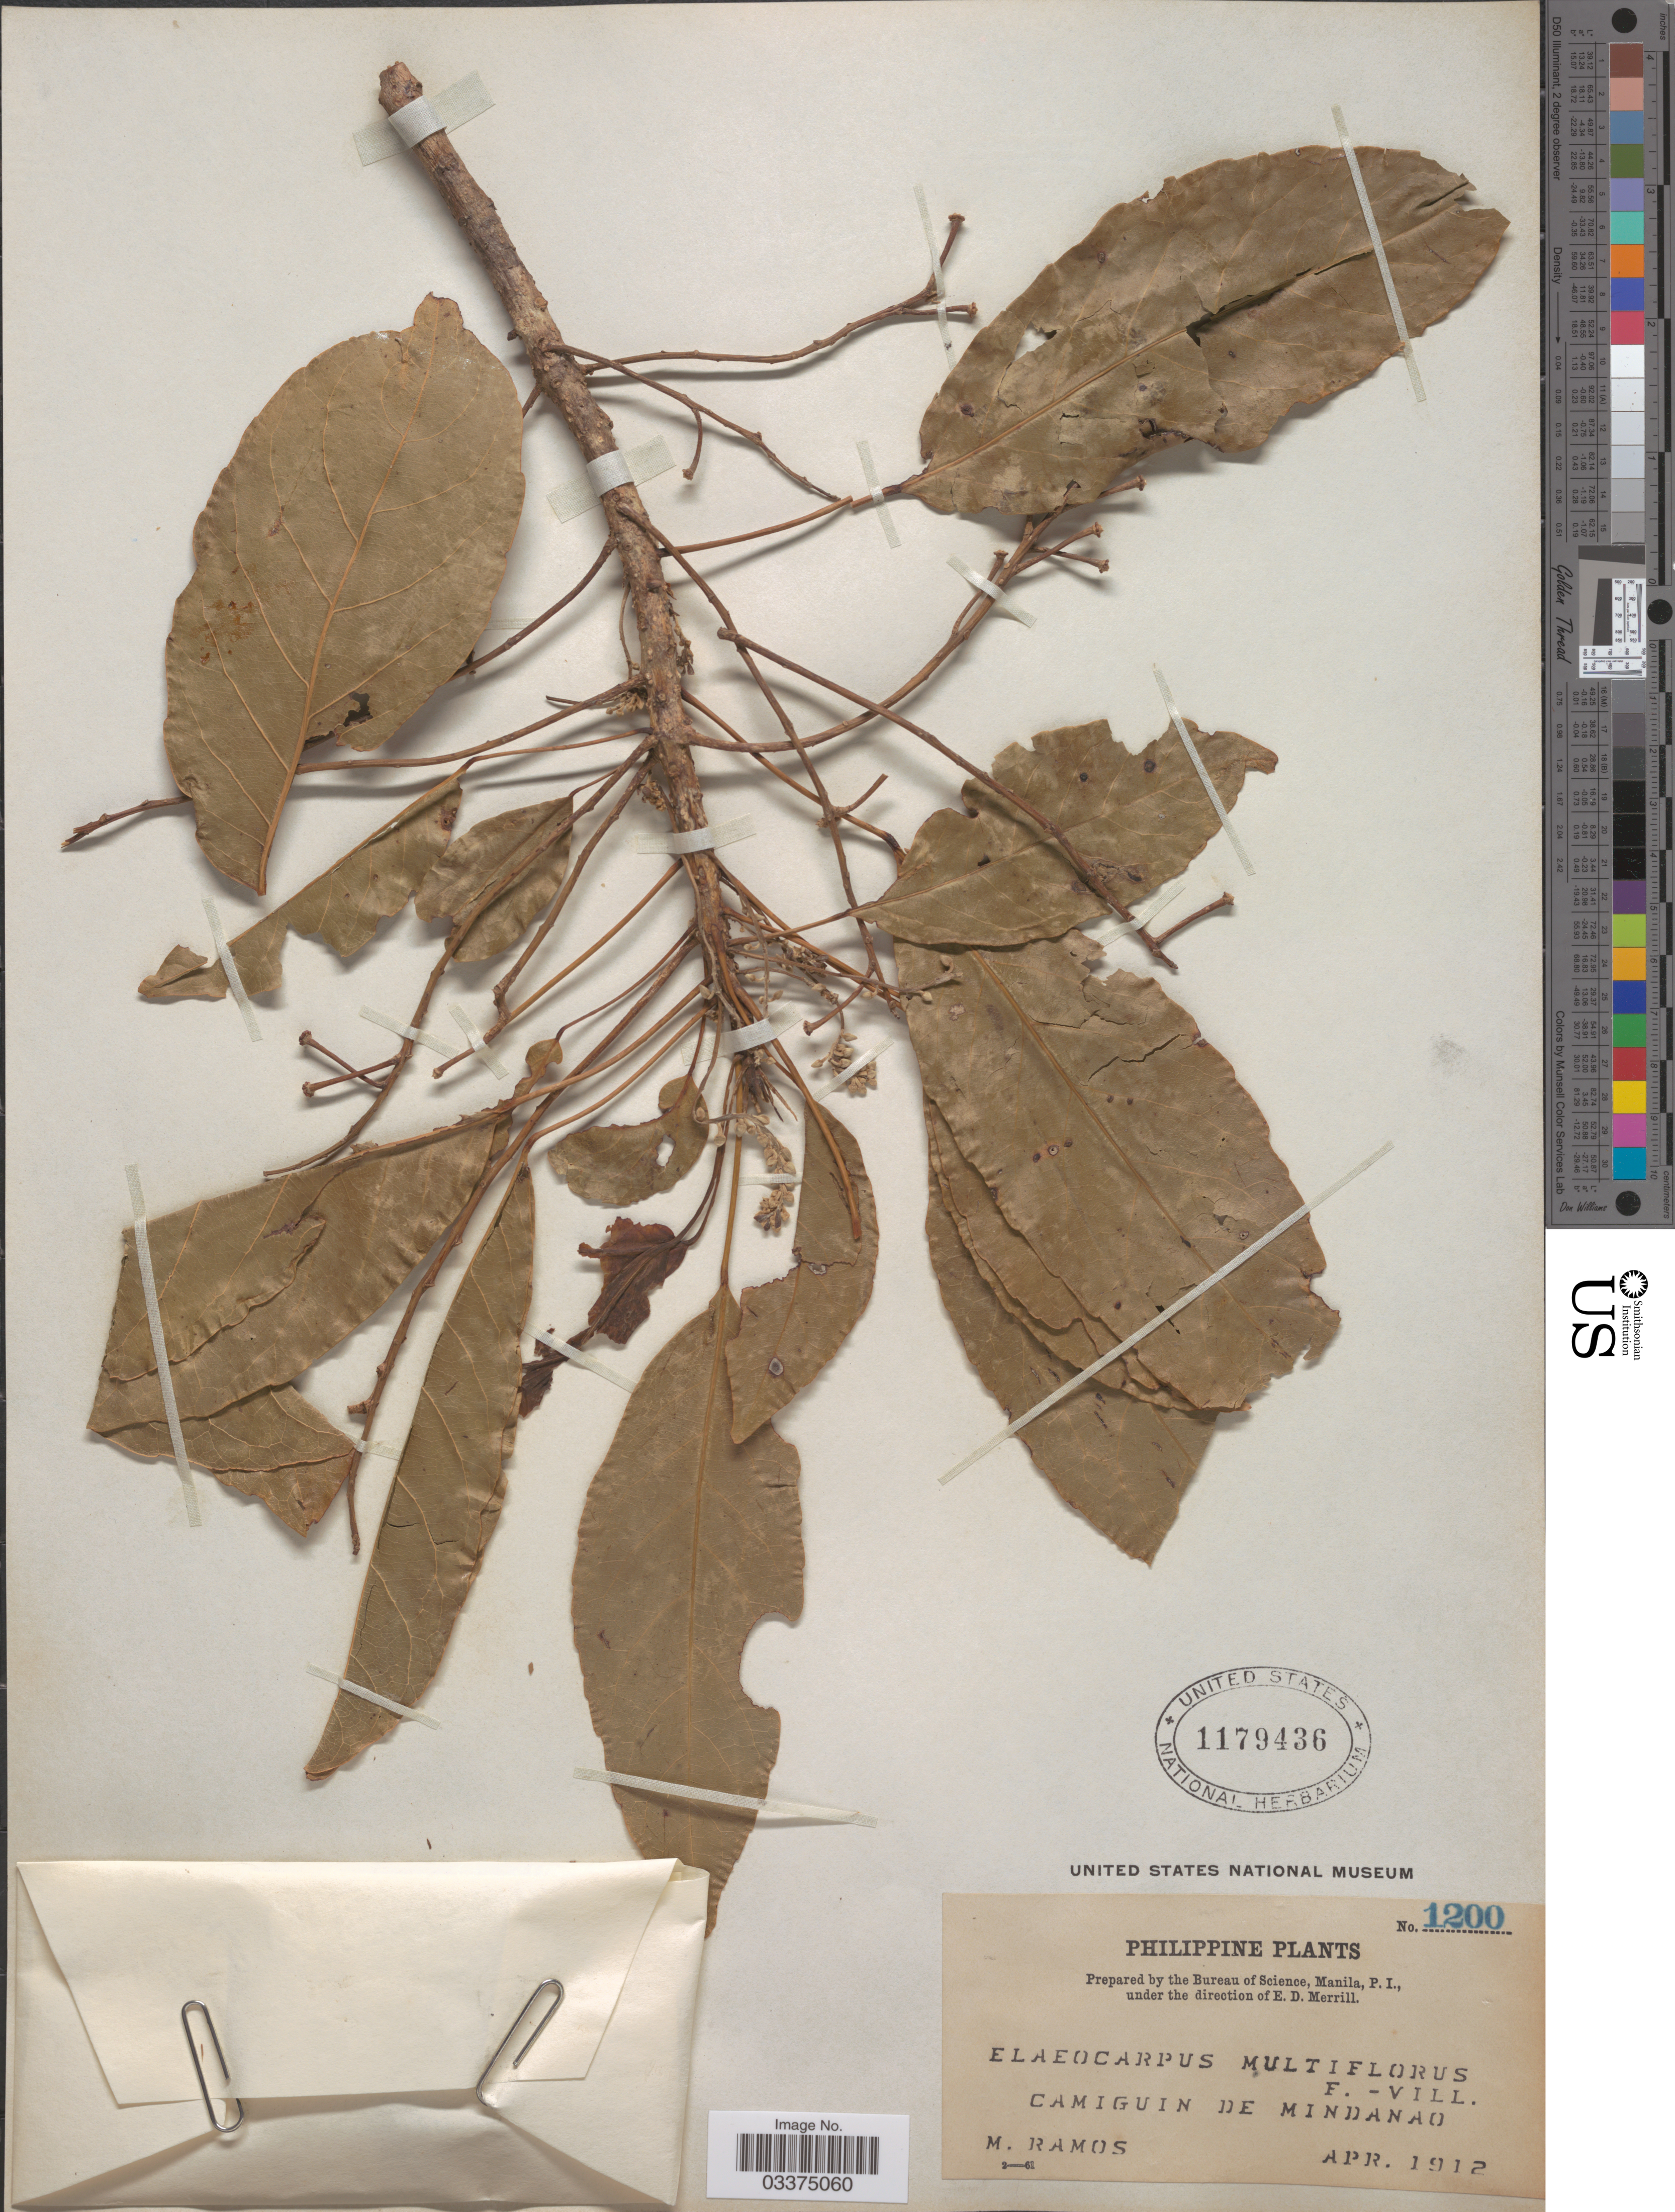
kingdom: Plantae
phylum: Tracheophyta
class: Magnoliopsida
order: Oxalidales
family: Elaeocarpaceae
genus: Elaeocarpus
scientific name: Elaeocarpus multiflorus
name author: (Turcz.) Fern.-Vill.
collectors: M. Ramos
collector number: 1200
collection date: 1912-04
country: Philippines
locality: Camiguin de Mindanao.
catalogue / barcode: US 1179436